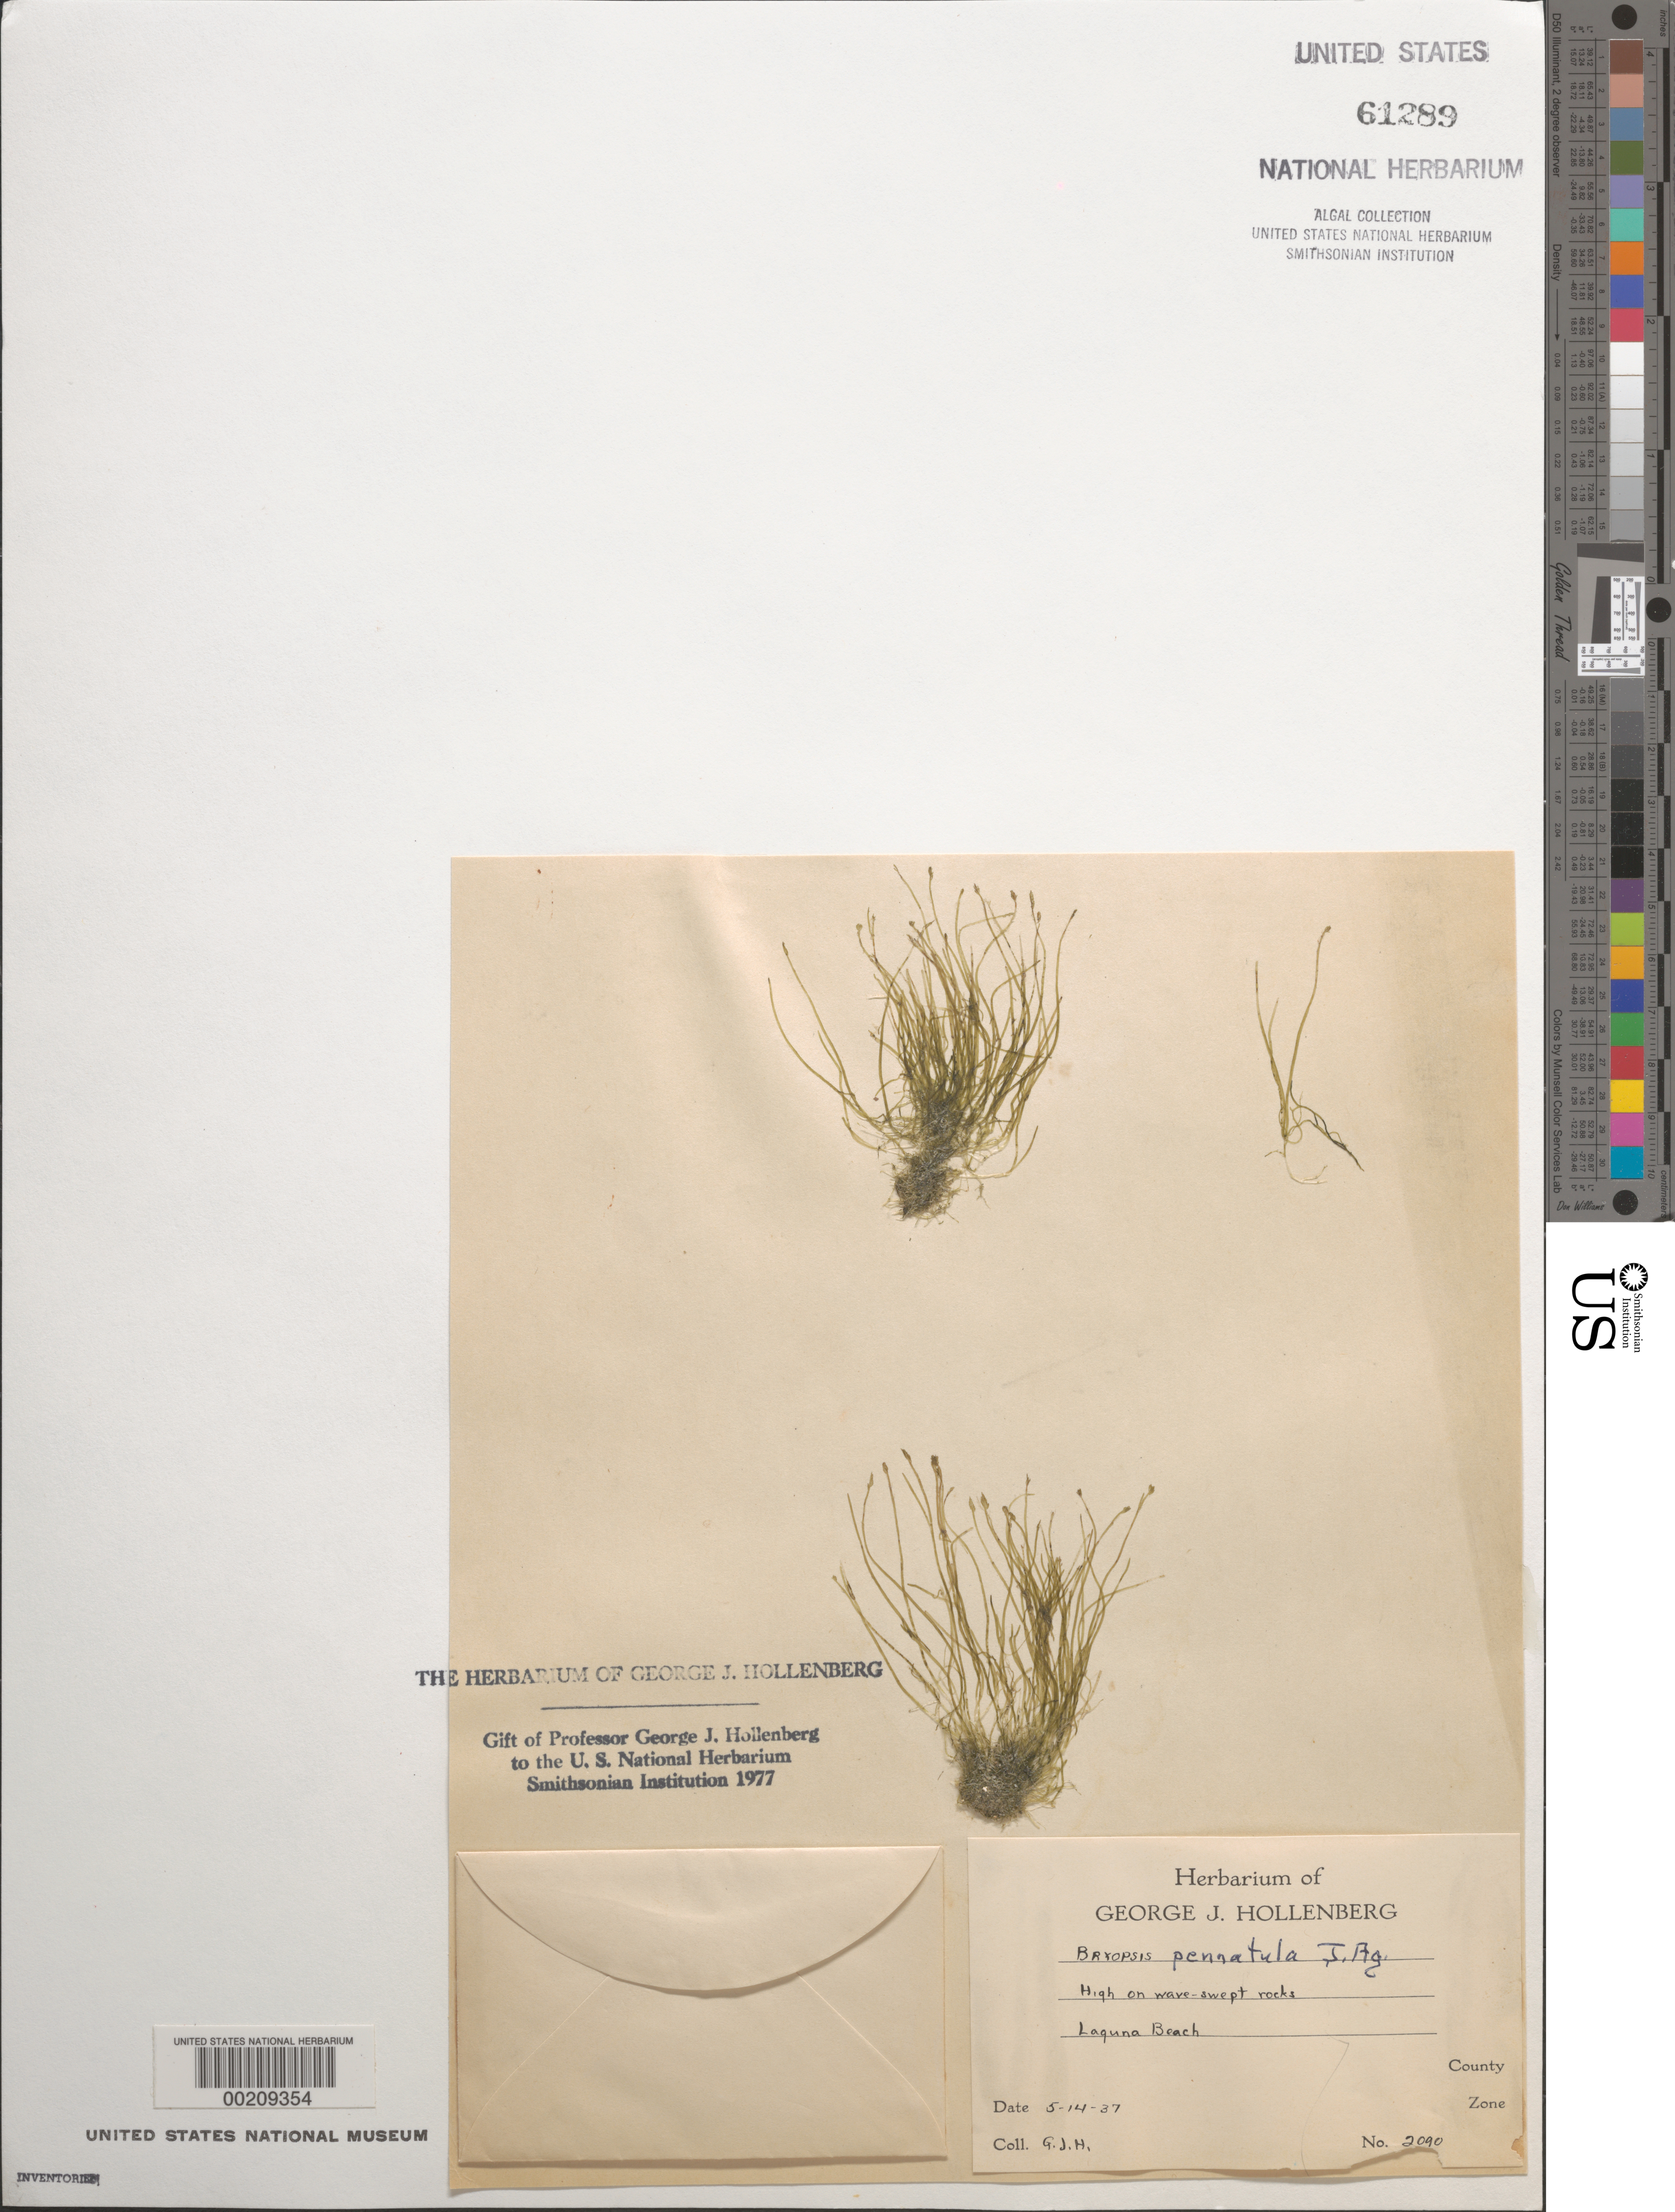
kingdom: Plantae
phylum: Chlorophyta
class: Ulvophyceae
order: Bryopsidales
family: Bryopsidaceae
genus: Bryopsis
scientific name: Bryopsis pennatula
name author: J. Agardh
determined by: Hollenberg, George J.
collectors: G. Hollenberg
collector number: GJH 2090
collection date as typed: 14 May 1937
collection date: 1937-05-14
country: United States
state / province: California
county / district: Orange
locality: Laguna Beach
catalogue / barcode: US 61289